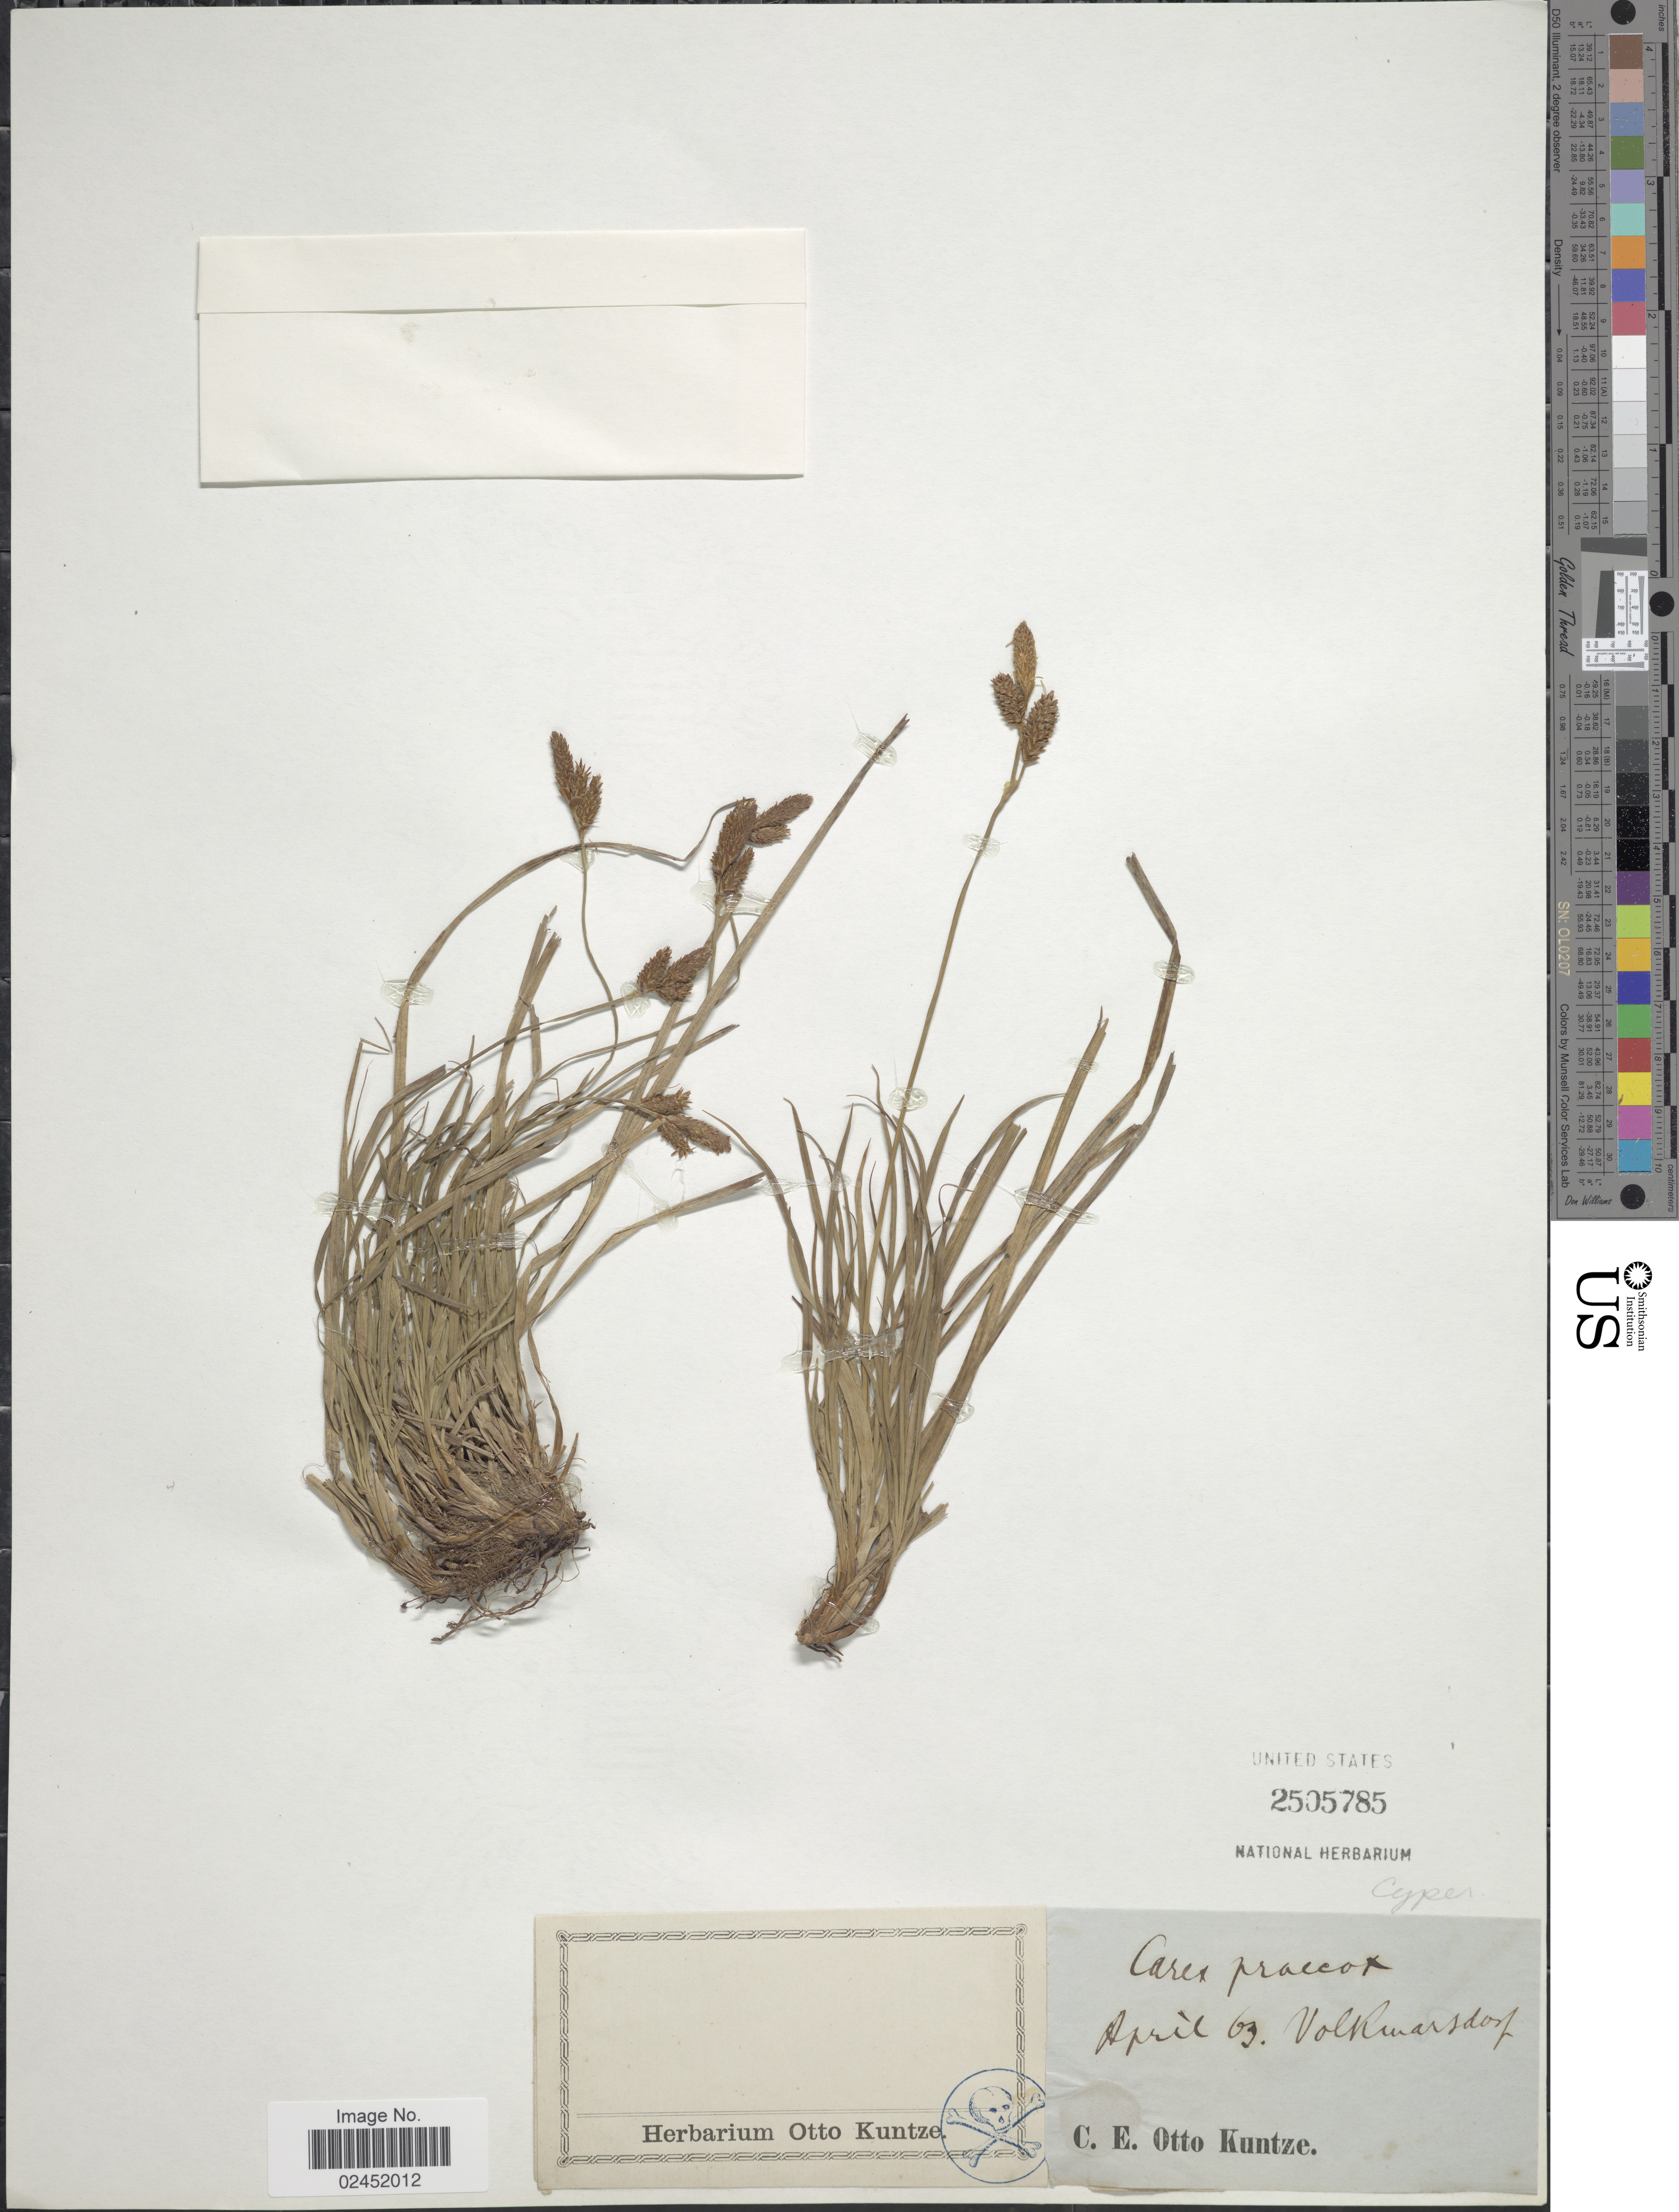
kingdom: Plantae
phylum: Tracheophyta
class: Liliopsida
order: Poales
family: Cyperaceae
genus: Carex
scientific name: Carex praecox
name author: Schreb.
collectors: C.E.O. Kuntze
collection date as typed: Transcribed d/m/y: /4/63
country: Germany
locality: Volkmarsdorf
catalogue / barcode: US 2505785